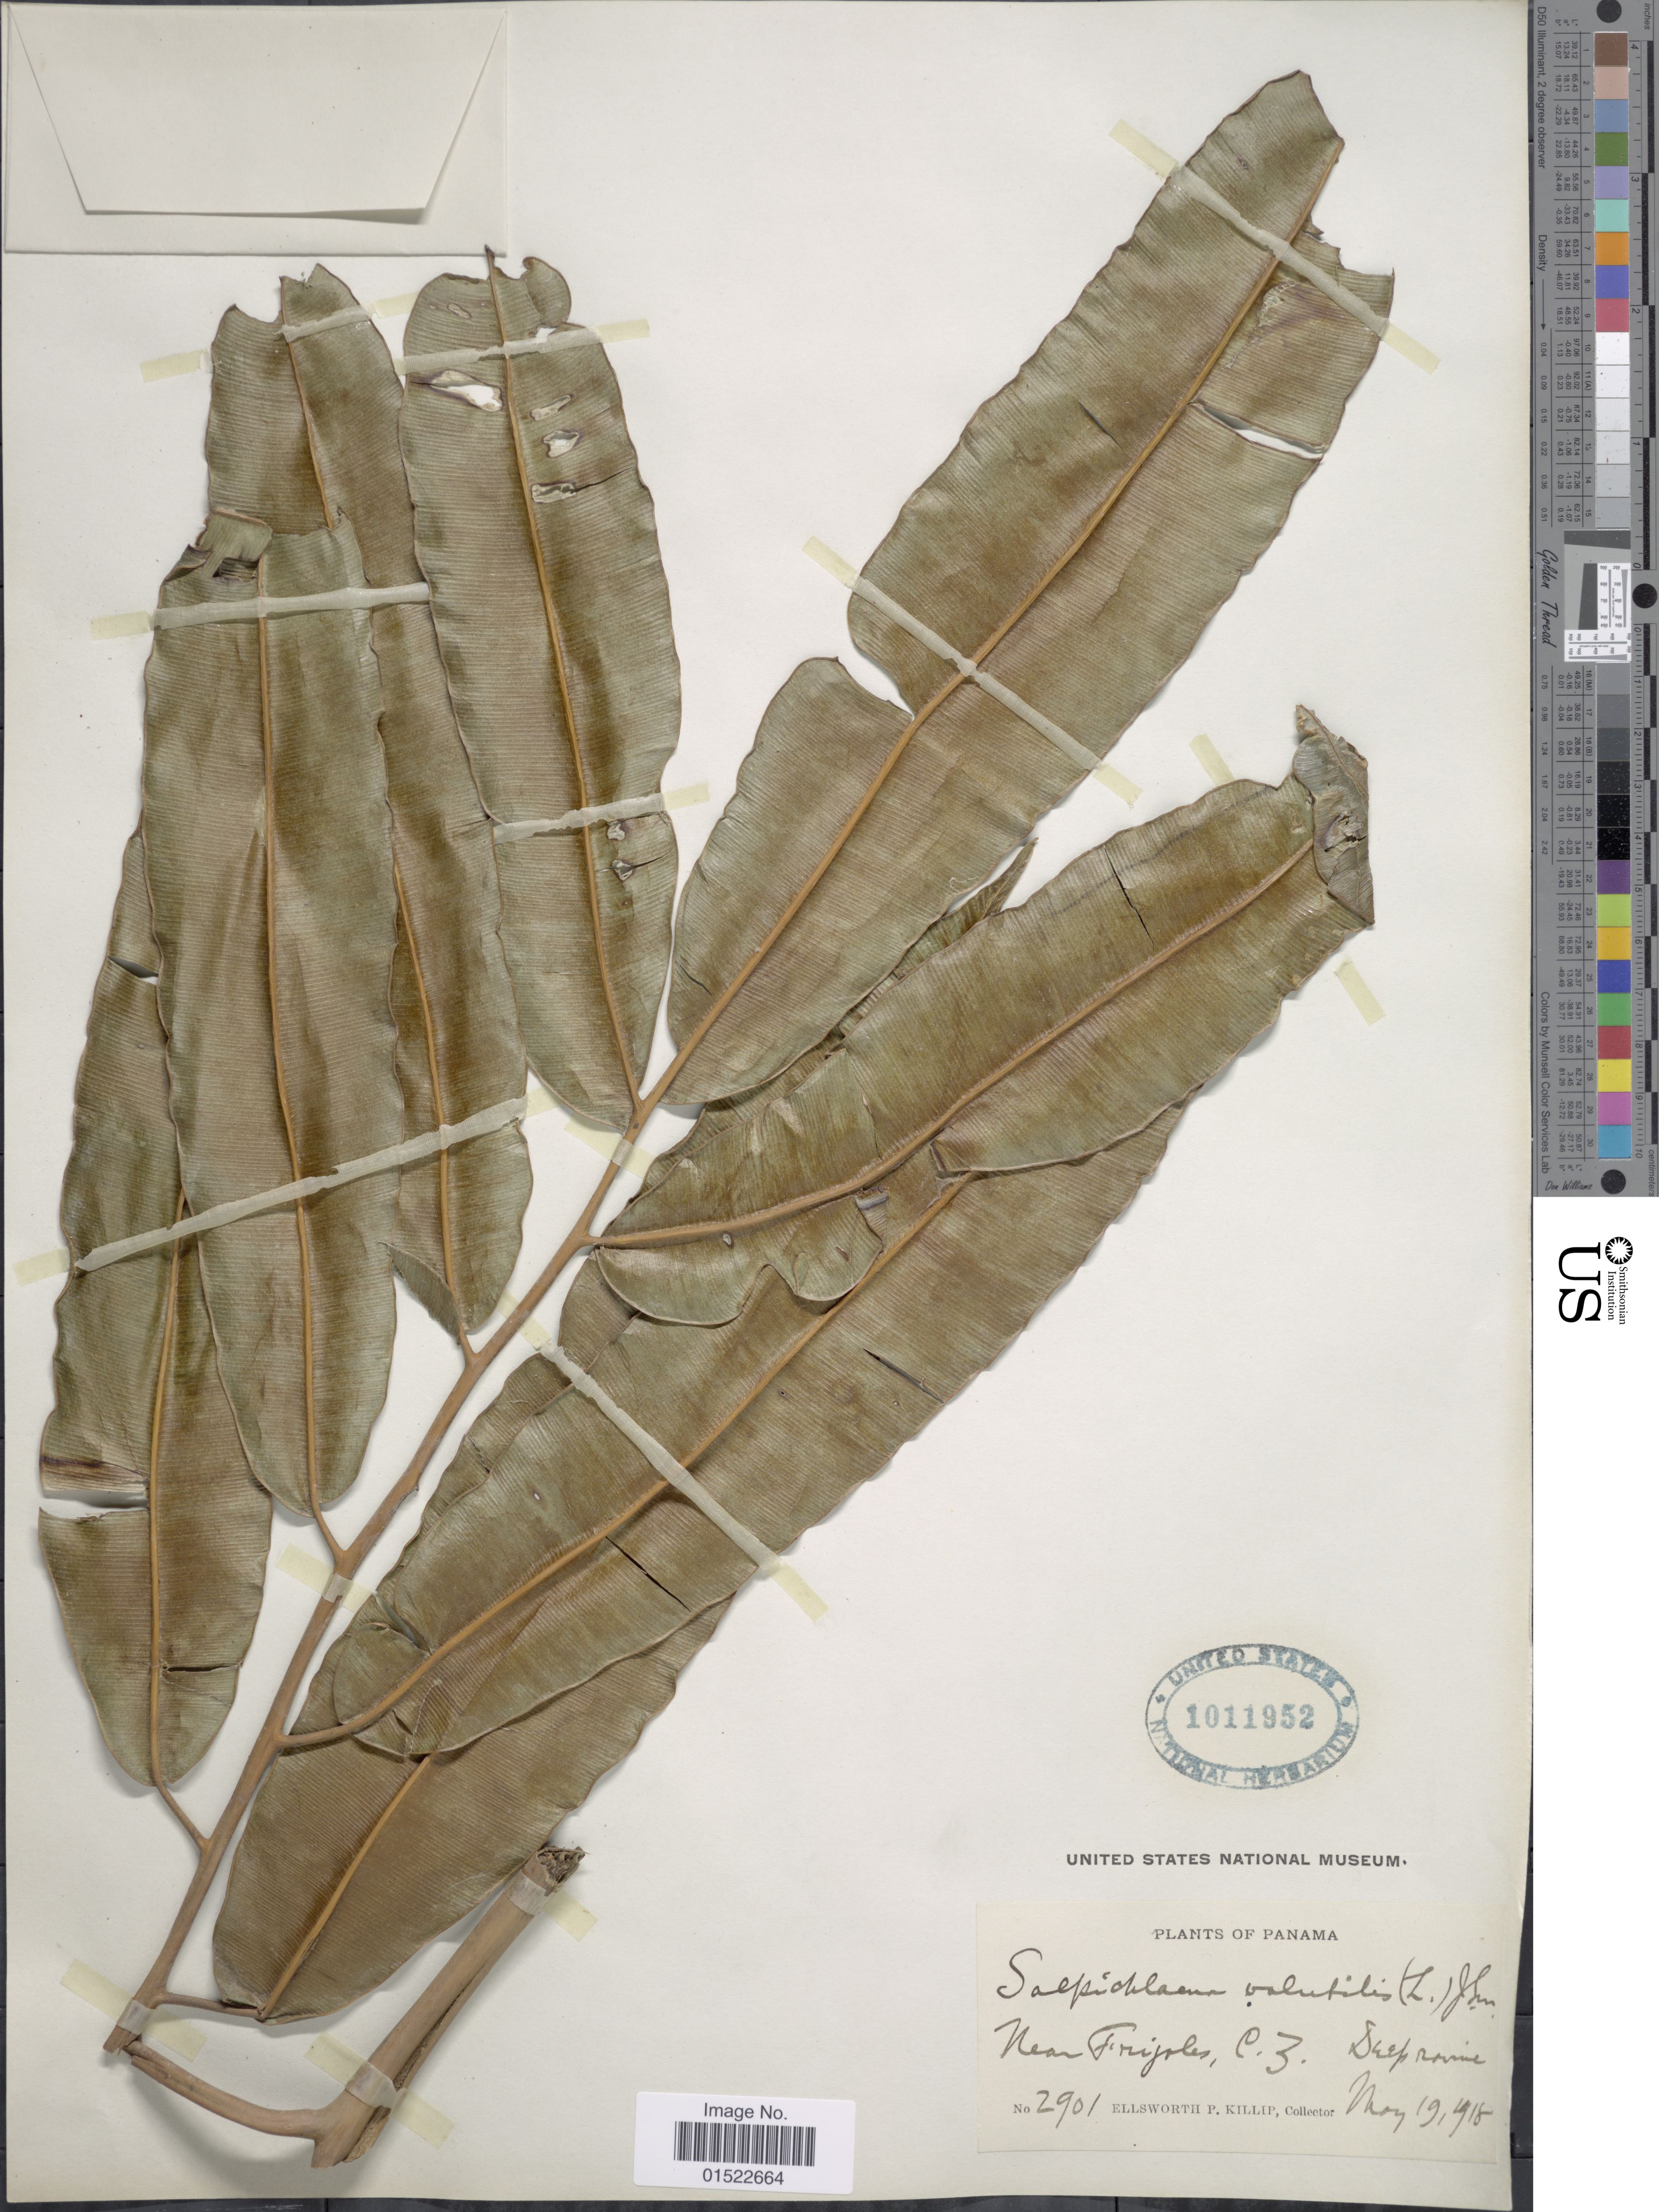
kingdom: Plantae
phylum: Tracheophyta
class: Polypodiopsida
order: Polypodiales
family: Blechnaceae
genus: Salpichlaena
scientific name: Salpichlaena volubilis subsp. volubilis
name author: (Kaulf.) J. Sm.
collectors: E. P. Killip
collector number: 2901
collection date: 1918-05-19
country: Panama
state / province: Colón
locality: Near Frijoles, C. Z. Deep ravine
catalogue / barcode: US 1011952